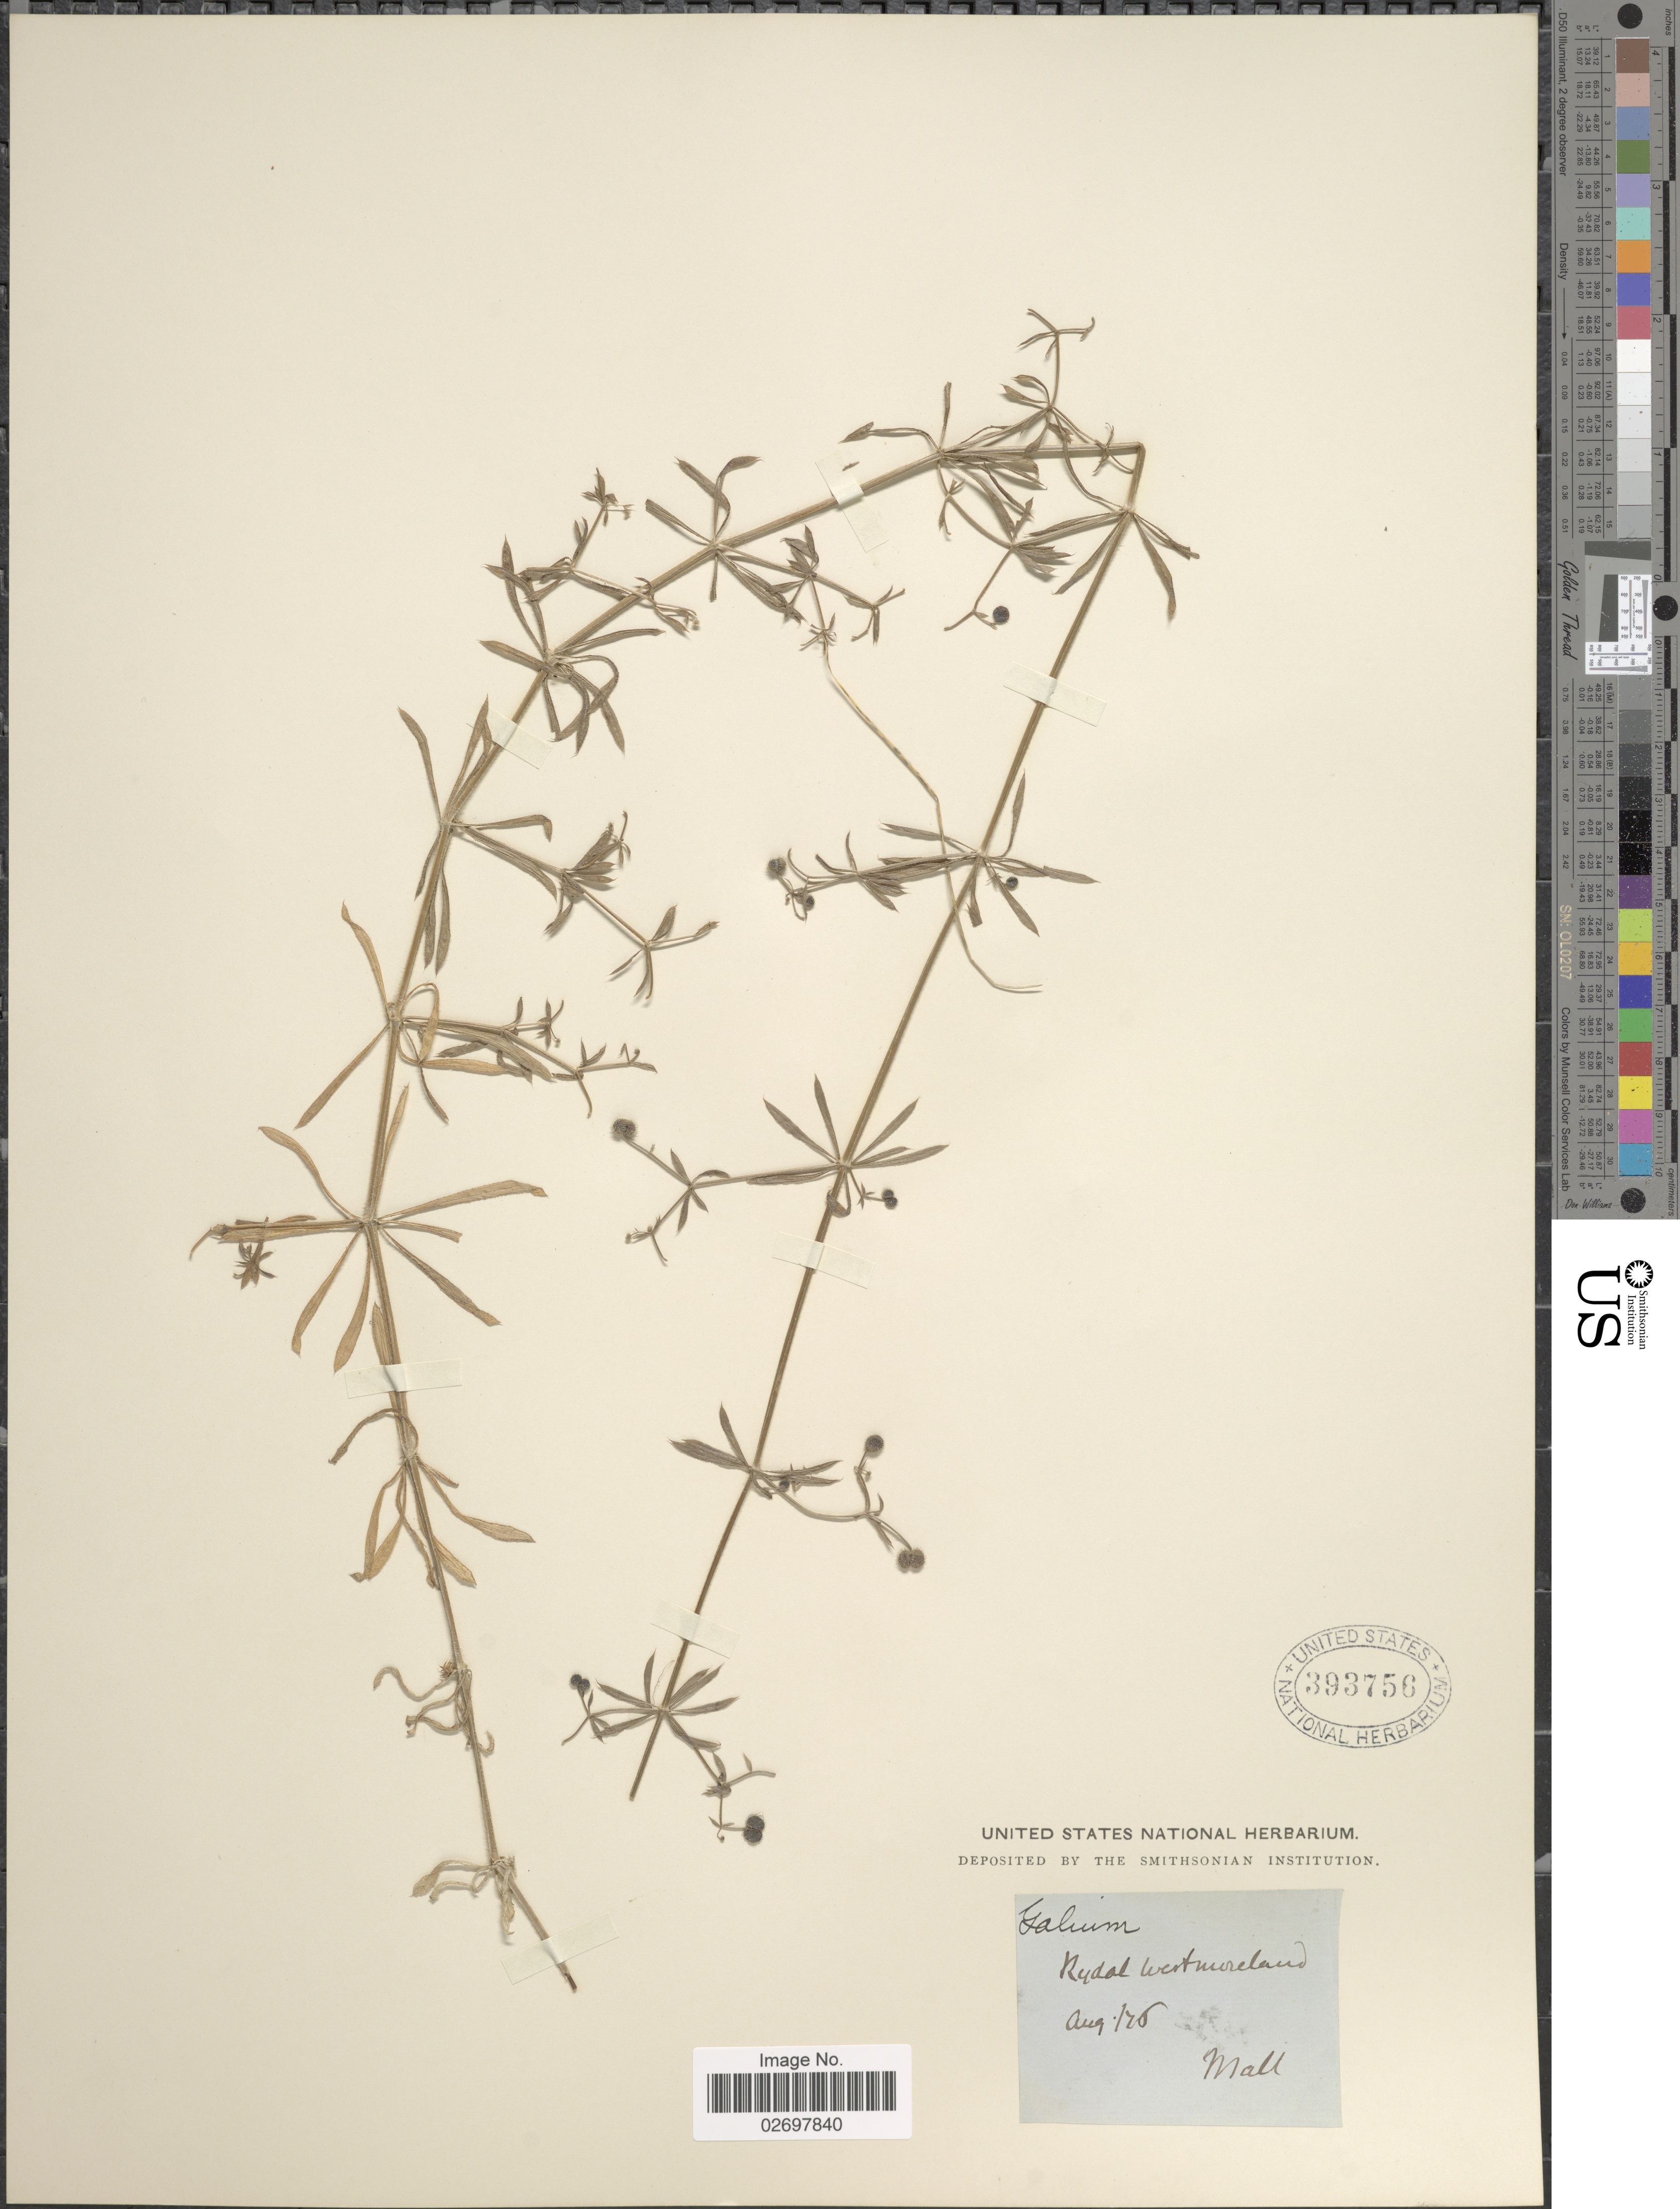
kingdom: Plantae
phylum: Tracheophyta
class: Magnoliopsida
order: Gentianales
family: Rubiaceae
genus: Galium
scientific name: Galium sp.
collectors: Mall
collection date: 1876-08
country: United Kingdom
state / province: England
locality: Rydal Westmorland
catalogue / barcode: US 393756